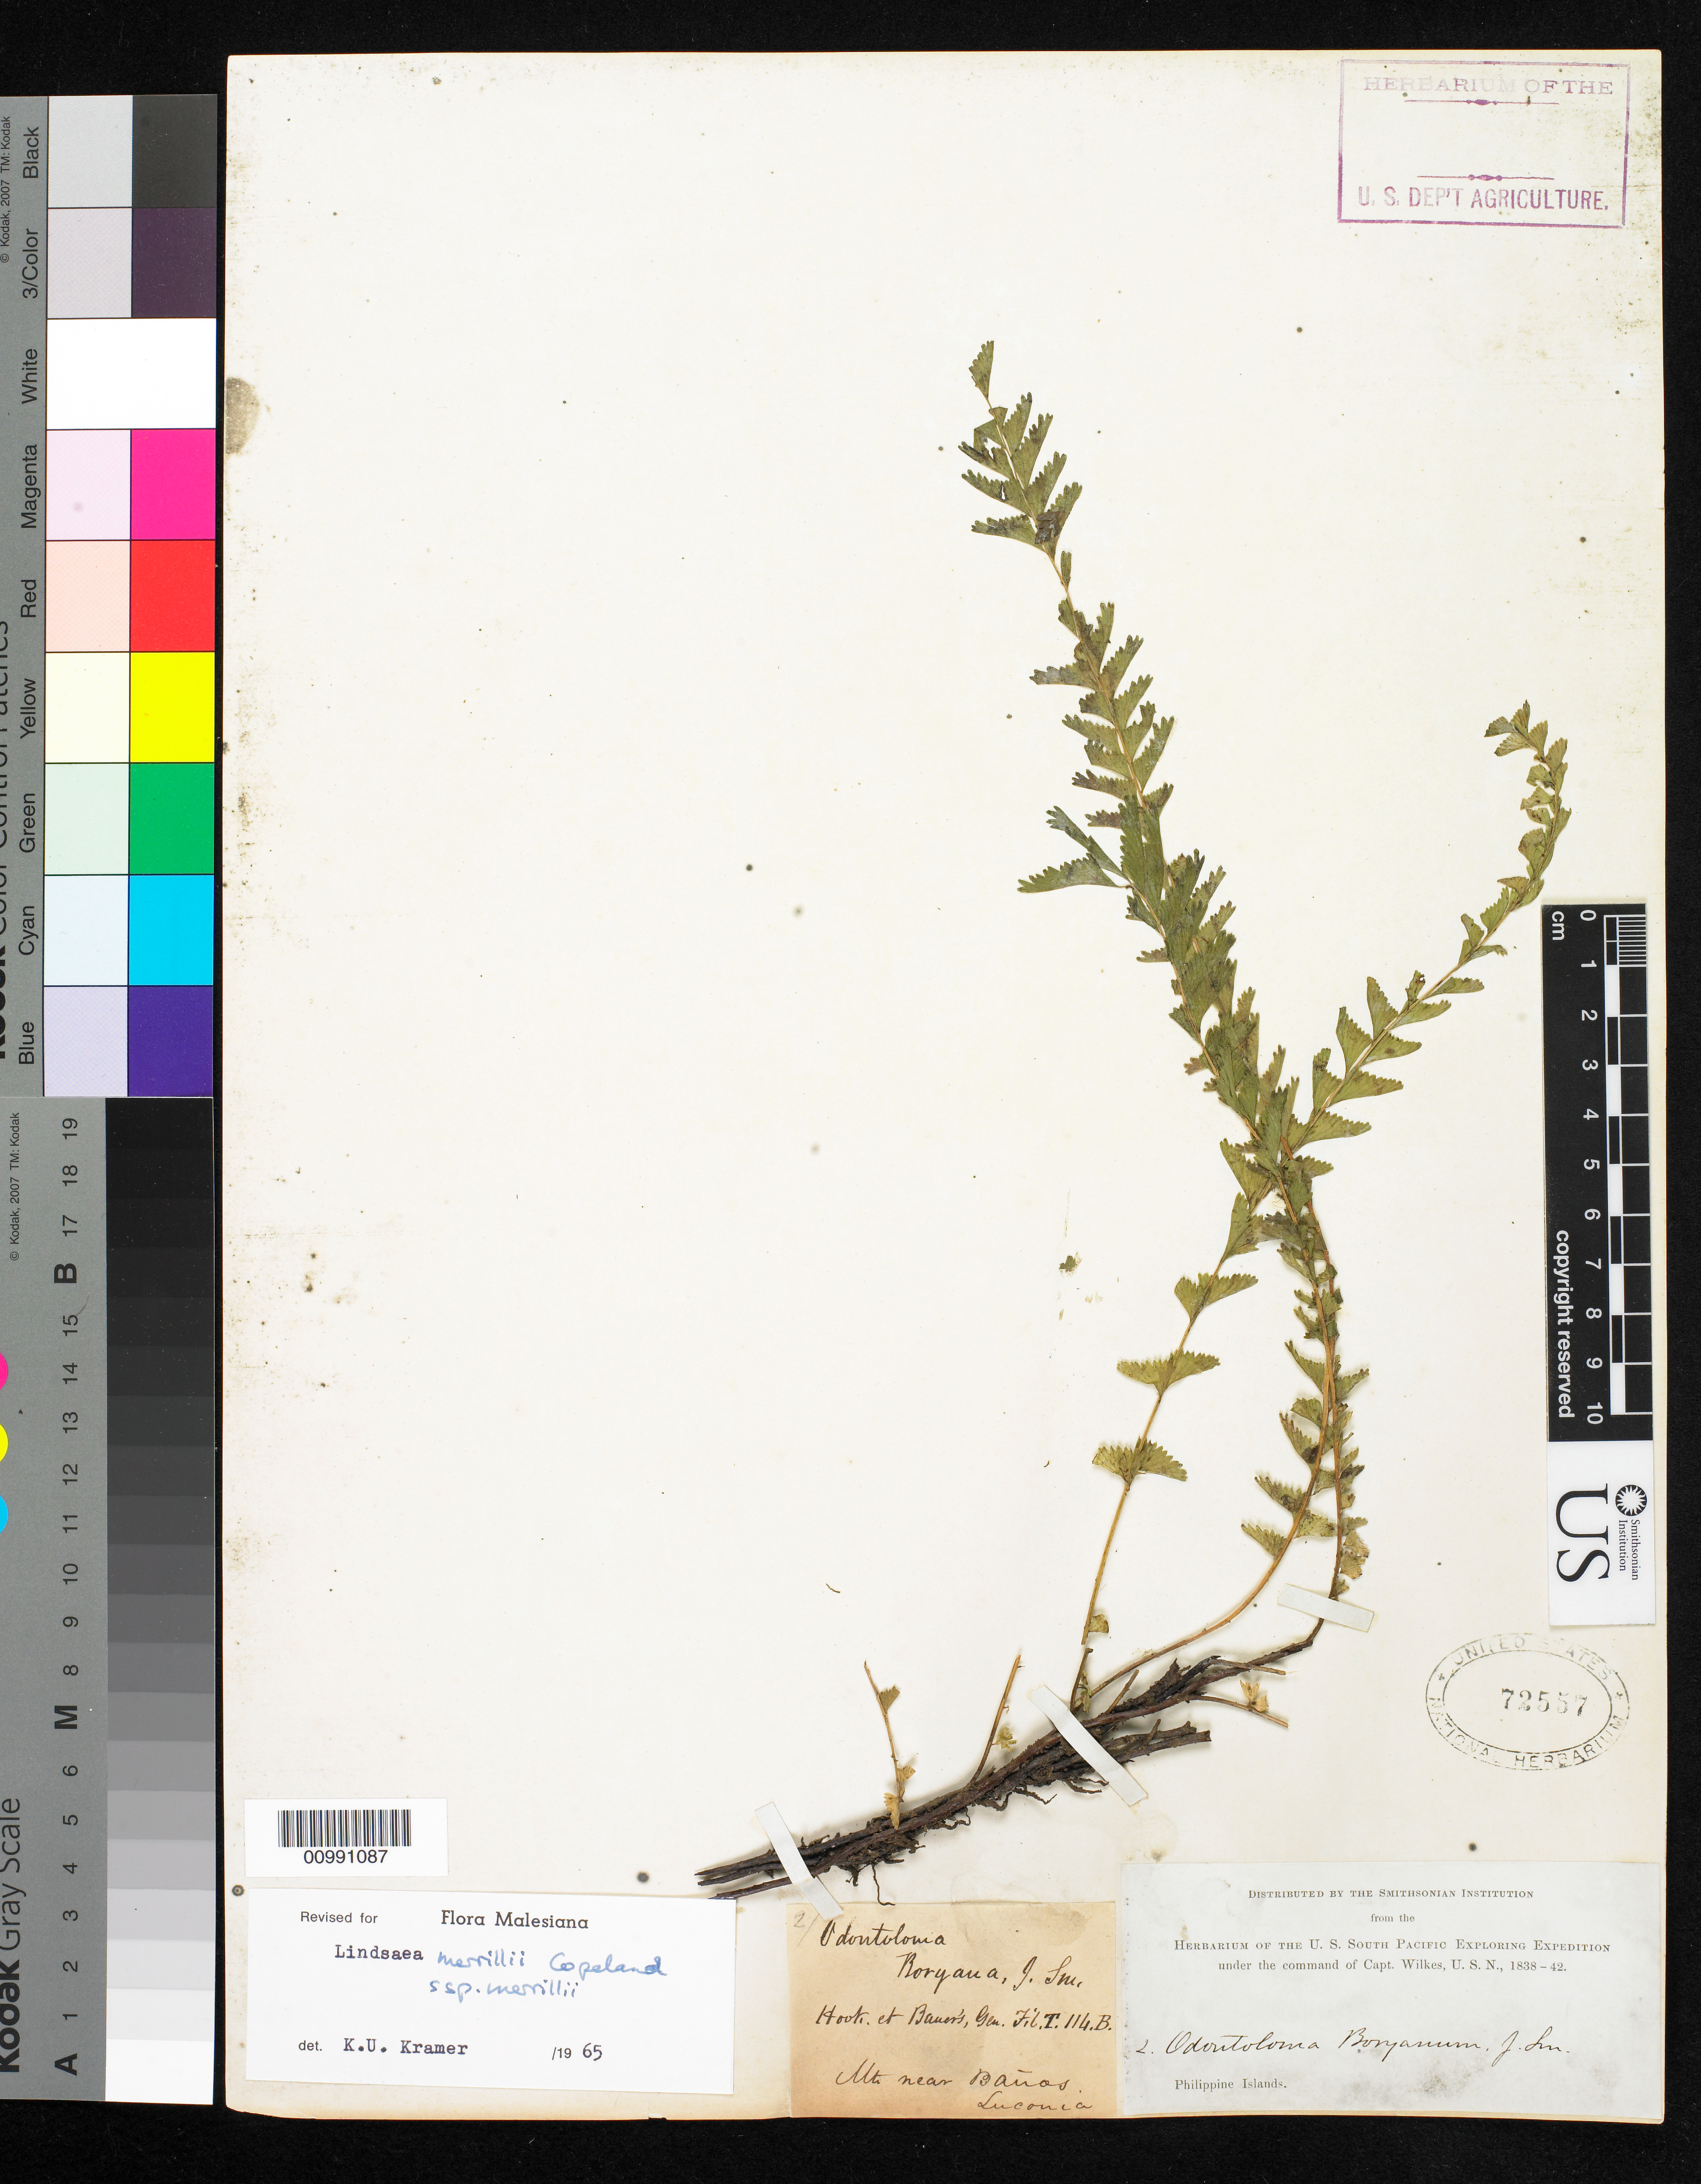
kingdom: Plantae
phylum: Tracheophyta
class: Polypodiopsida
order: Polypodiales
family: Lindsaeaceae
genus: Lindsaea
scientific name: Lindsaea merrillii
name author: Copel. in Perkins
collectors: Wilkes Explor. Exped.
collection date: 1838/1842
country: Philippines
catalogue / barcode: US 72557